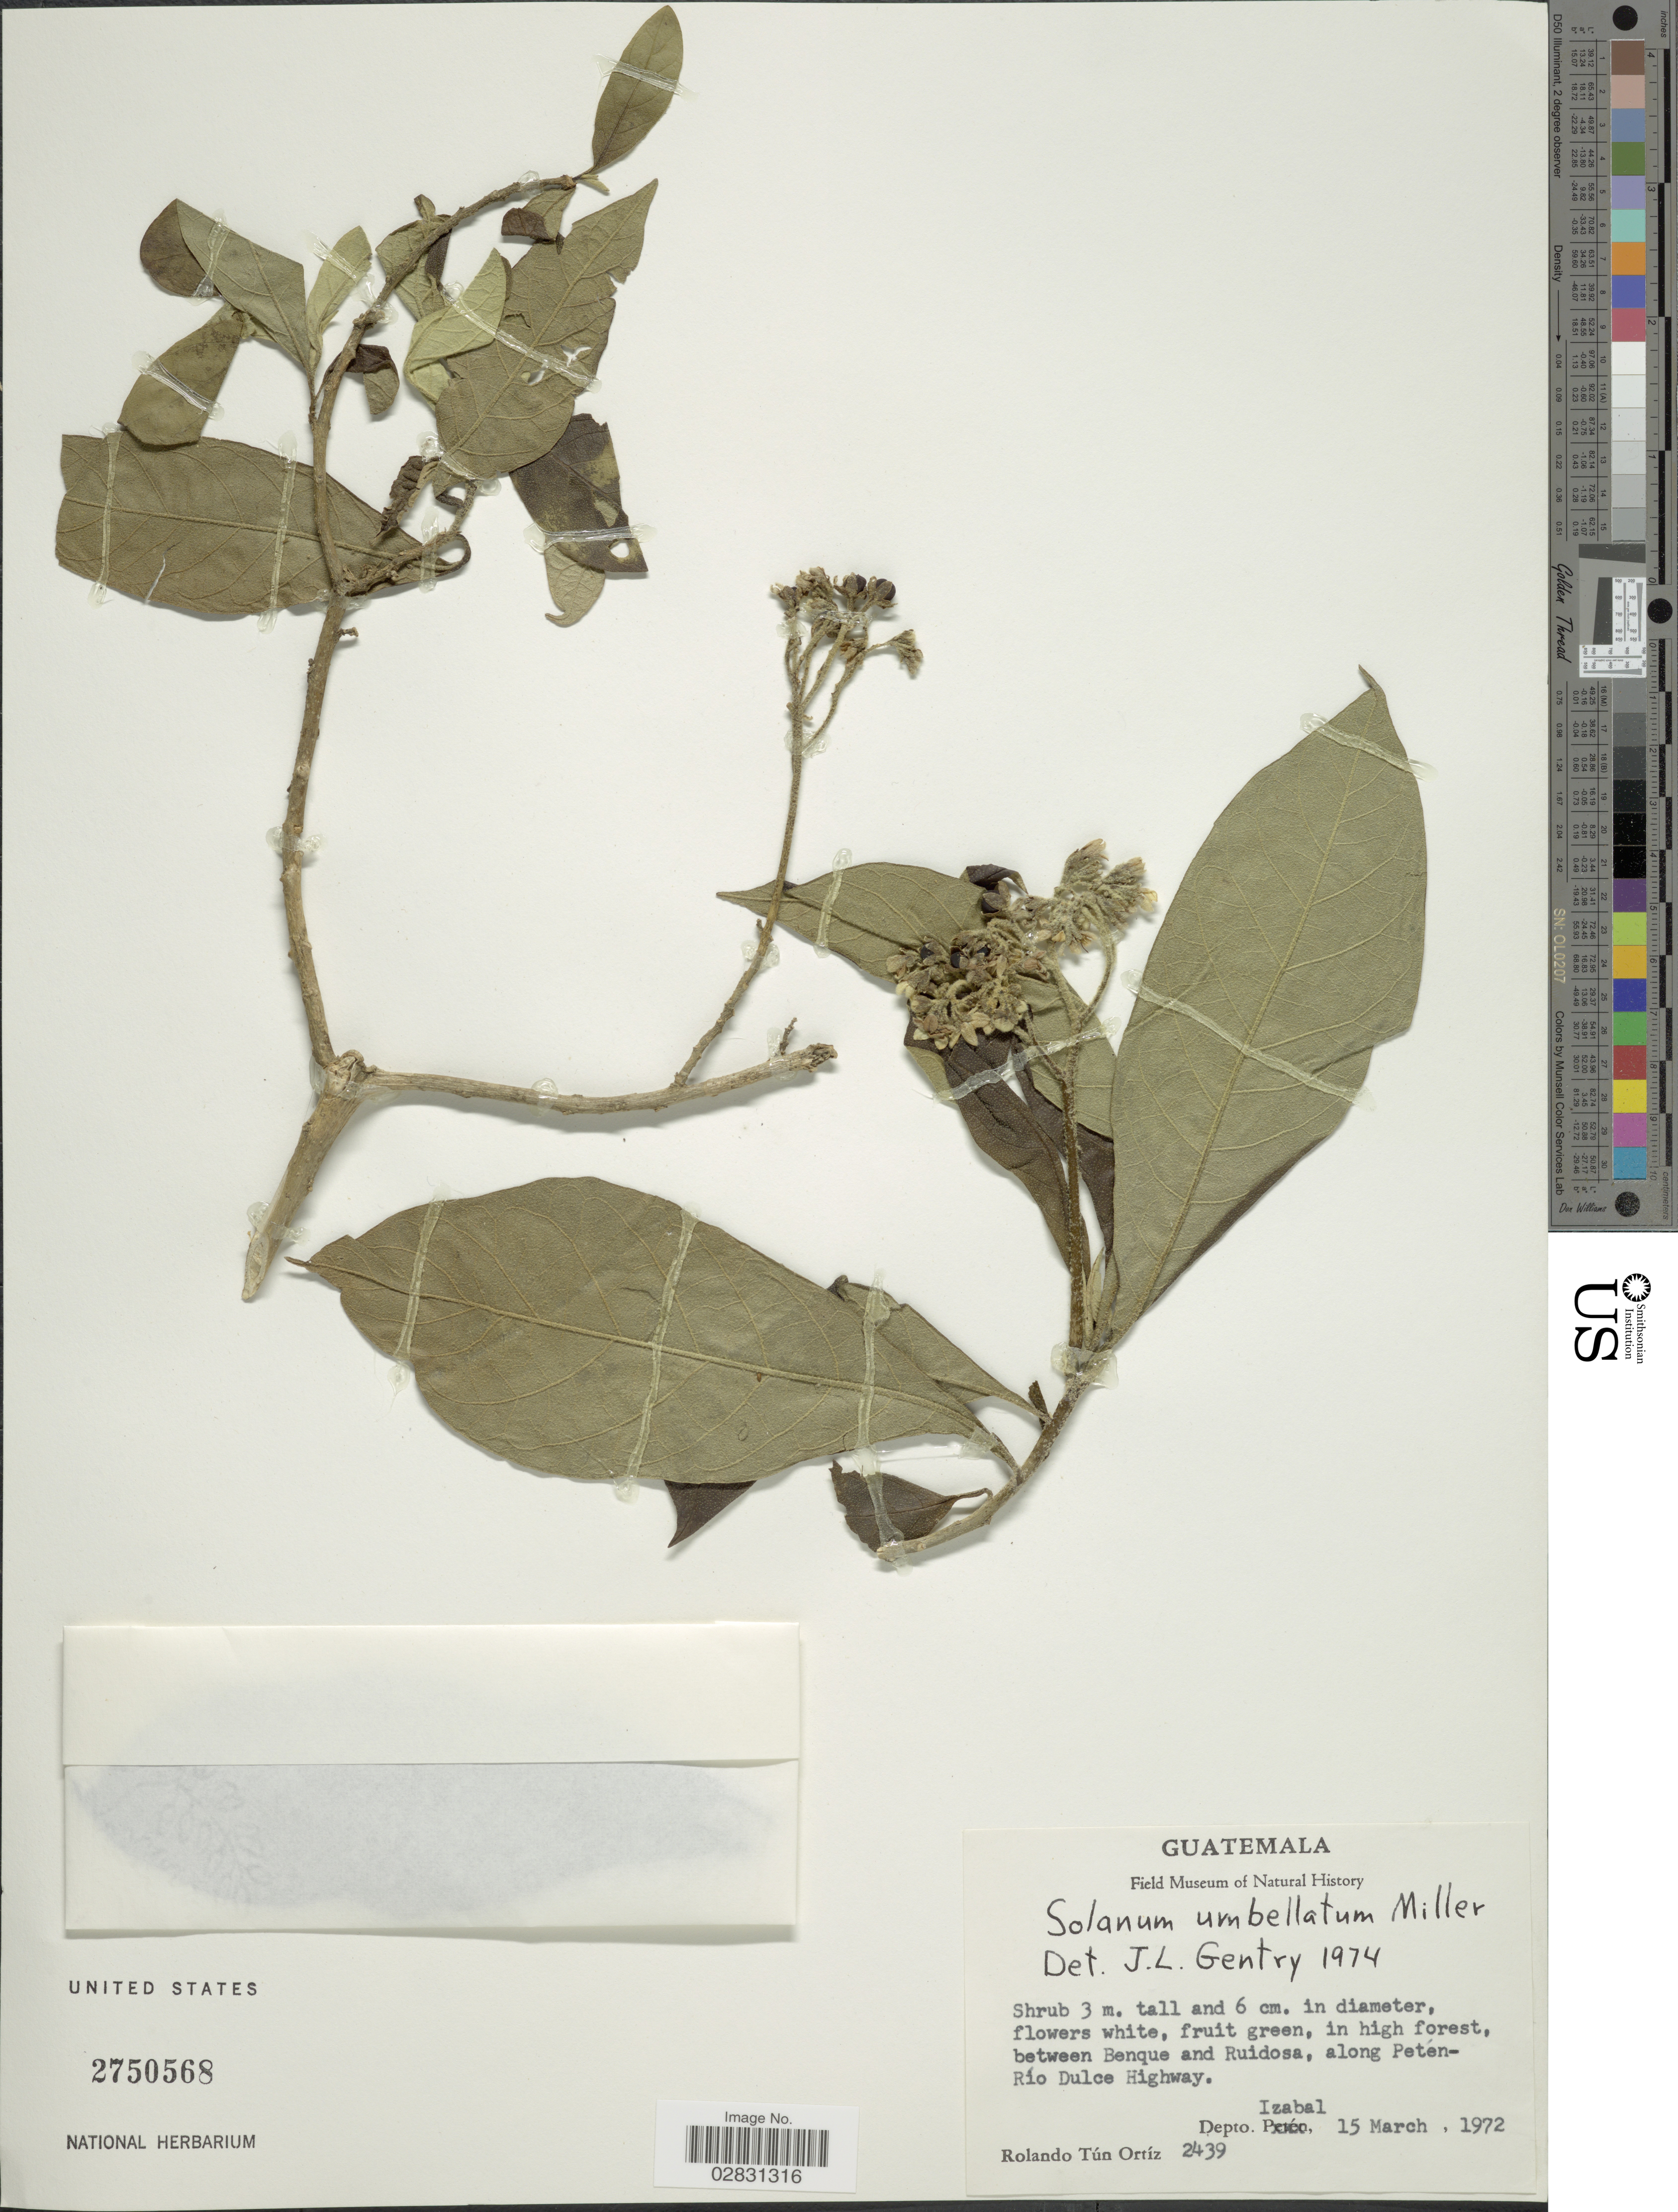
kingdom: Plantae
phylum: Tracheophyta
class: Magnoliopsida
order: Solanales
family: Solanaceae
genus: Solanum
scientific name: Solanum umbellatum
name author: Mill.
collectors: R. Tún Ortíz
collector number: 2439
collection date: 1972-03-15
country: Guatemala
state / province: Izabal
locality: Between Benque and Ruidosa, along Peten-Río Dulce Highway, Depto. Izabal.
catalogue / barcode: US 2750568